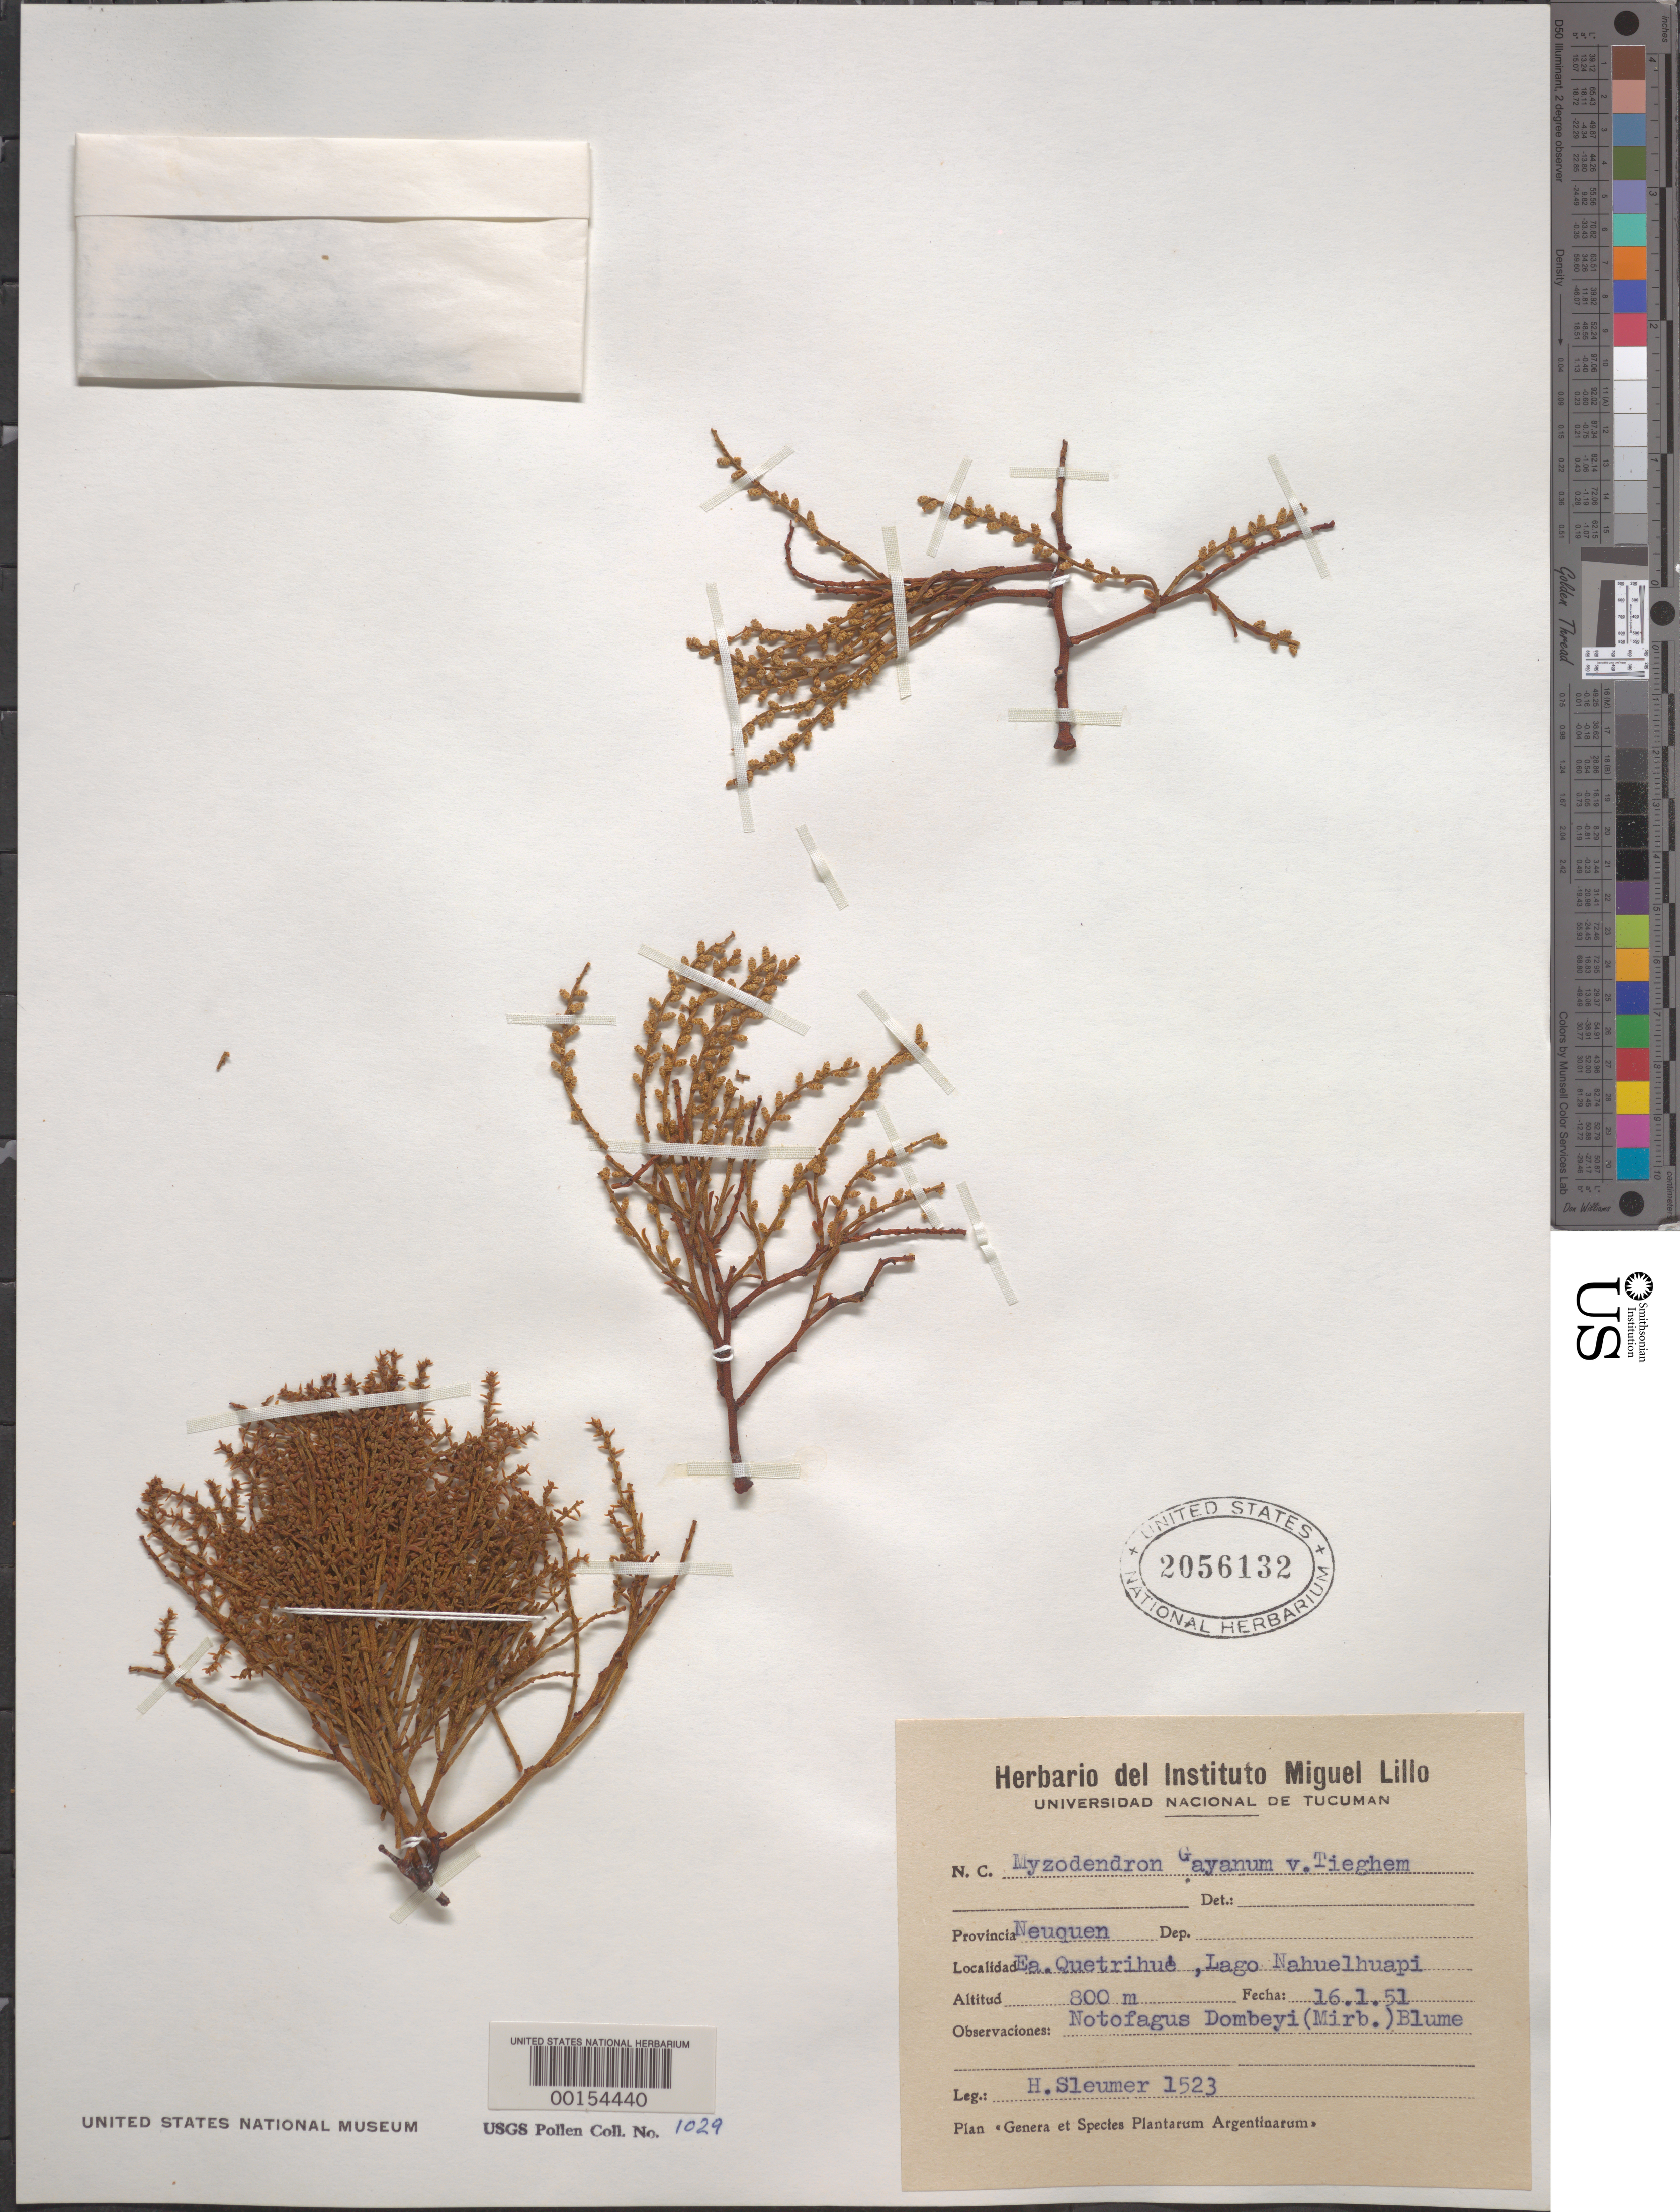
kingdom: Plantae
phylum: Tracheophyta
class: Magnoliopsida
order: Santalales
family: Misodendraceae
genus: Misodendrum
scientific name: Misodendrum gayanum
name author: Tiegh.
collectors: H. O. Sleumer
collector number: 1523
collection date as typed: Transcribed d/m/y: 16/1/51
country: Argentina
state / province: Neuquen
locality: Ea. Quetrihue, Lago Nahuelhuapi.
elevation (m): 800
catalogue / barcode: US 2056132